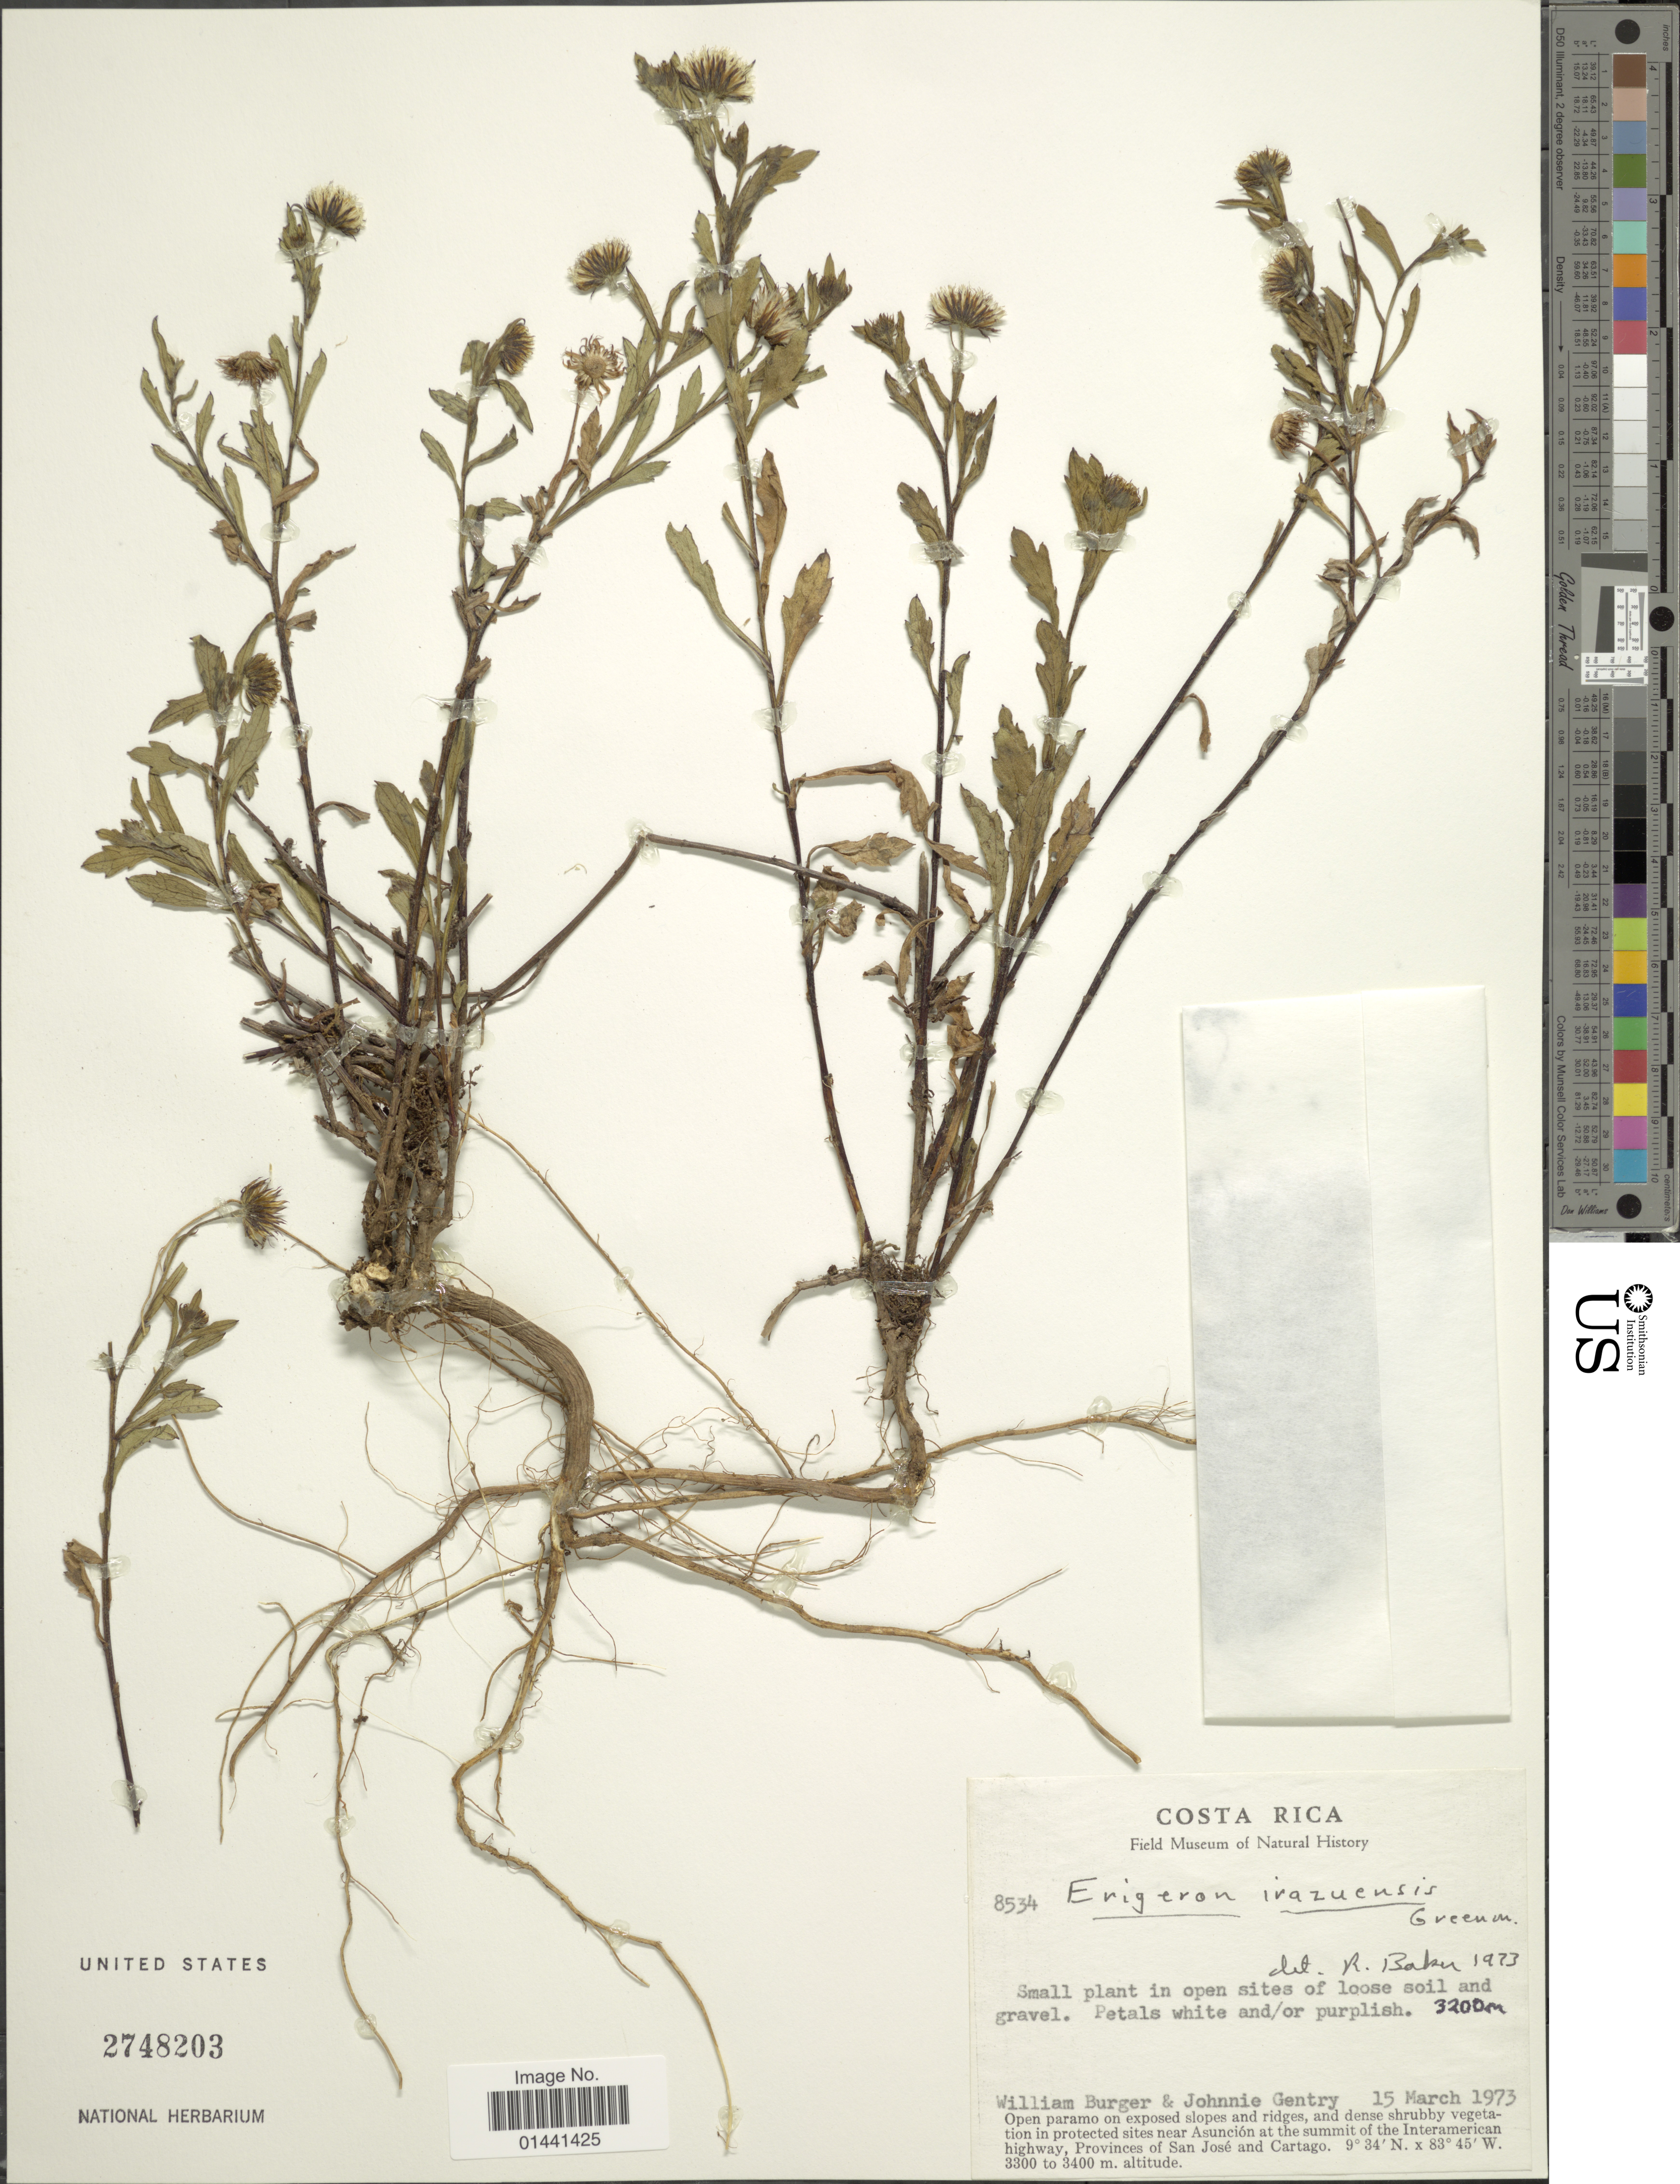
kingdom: Plantae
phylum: Tracheophyta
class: Magnoliopsida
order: Asterales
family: Asteraceae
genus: Erigeron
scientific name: Erigeron irazuense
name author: Greenm.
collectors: W. Burger & J. L. Gentry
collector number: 8534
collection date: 1973-03-15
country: Costa Rica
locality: Open paramo on exposed slopes and ridges, and dense shrubby vegetation in protected sites near Asunción of the Interamerican highway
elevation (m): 3300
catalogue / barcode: US 2748203